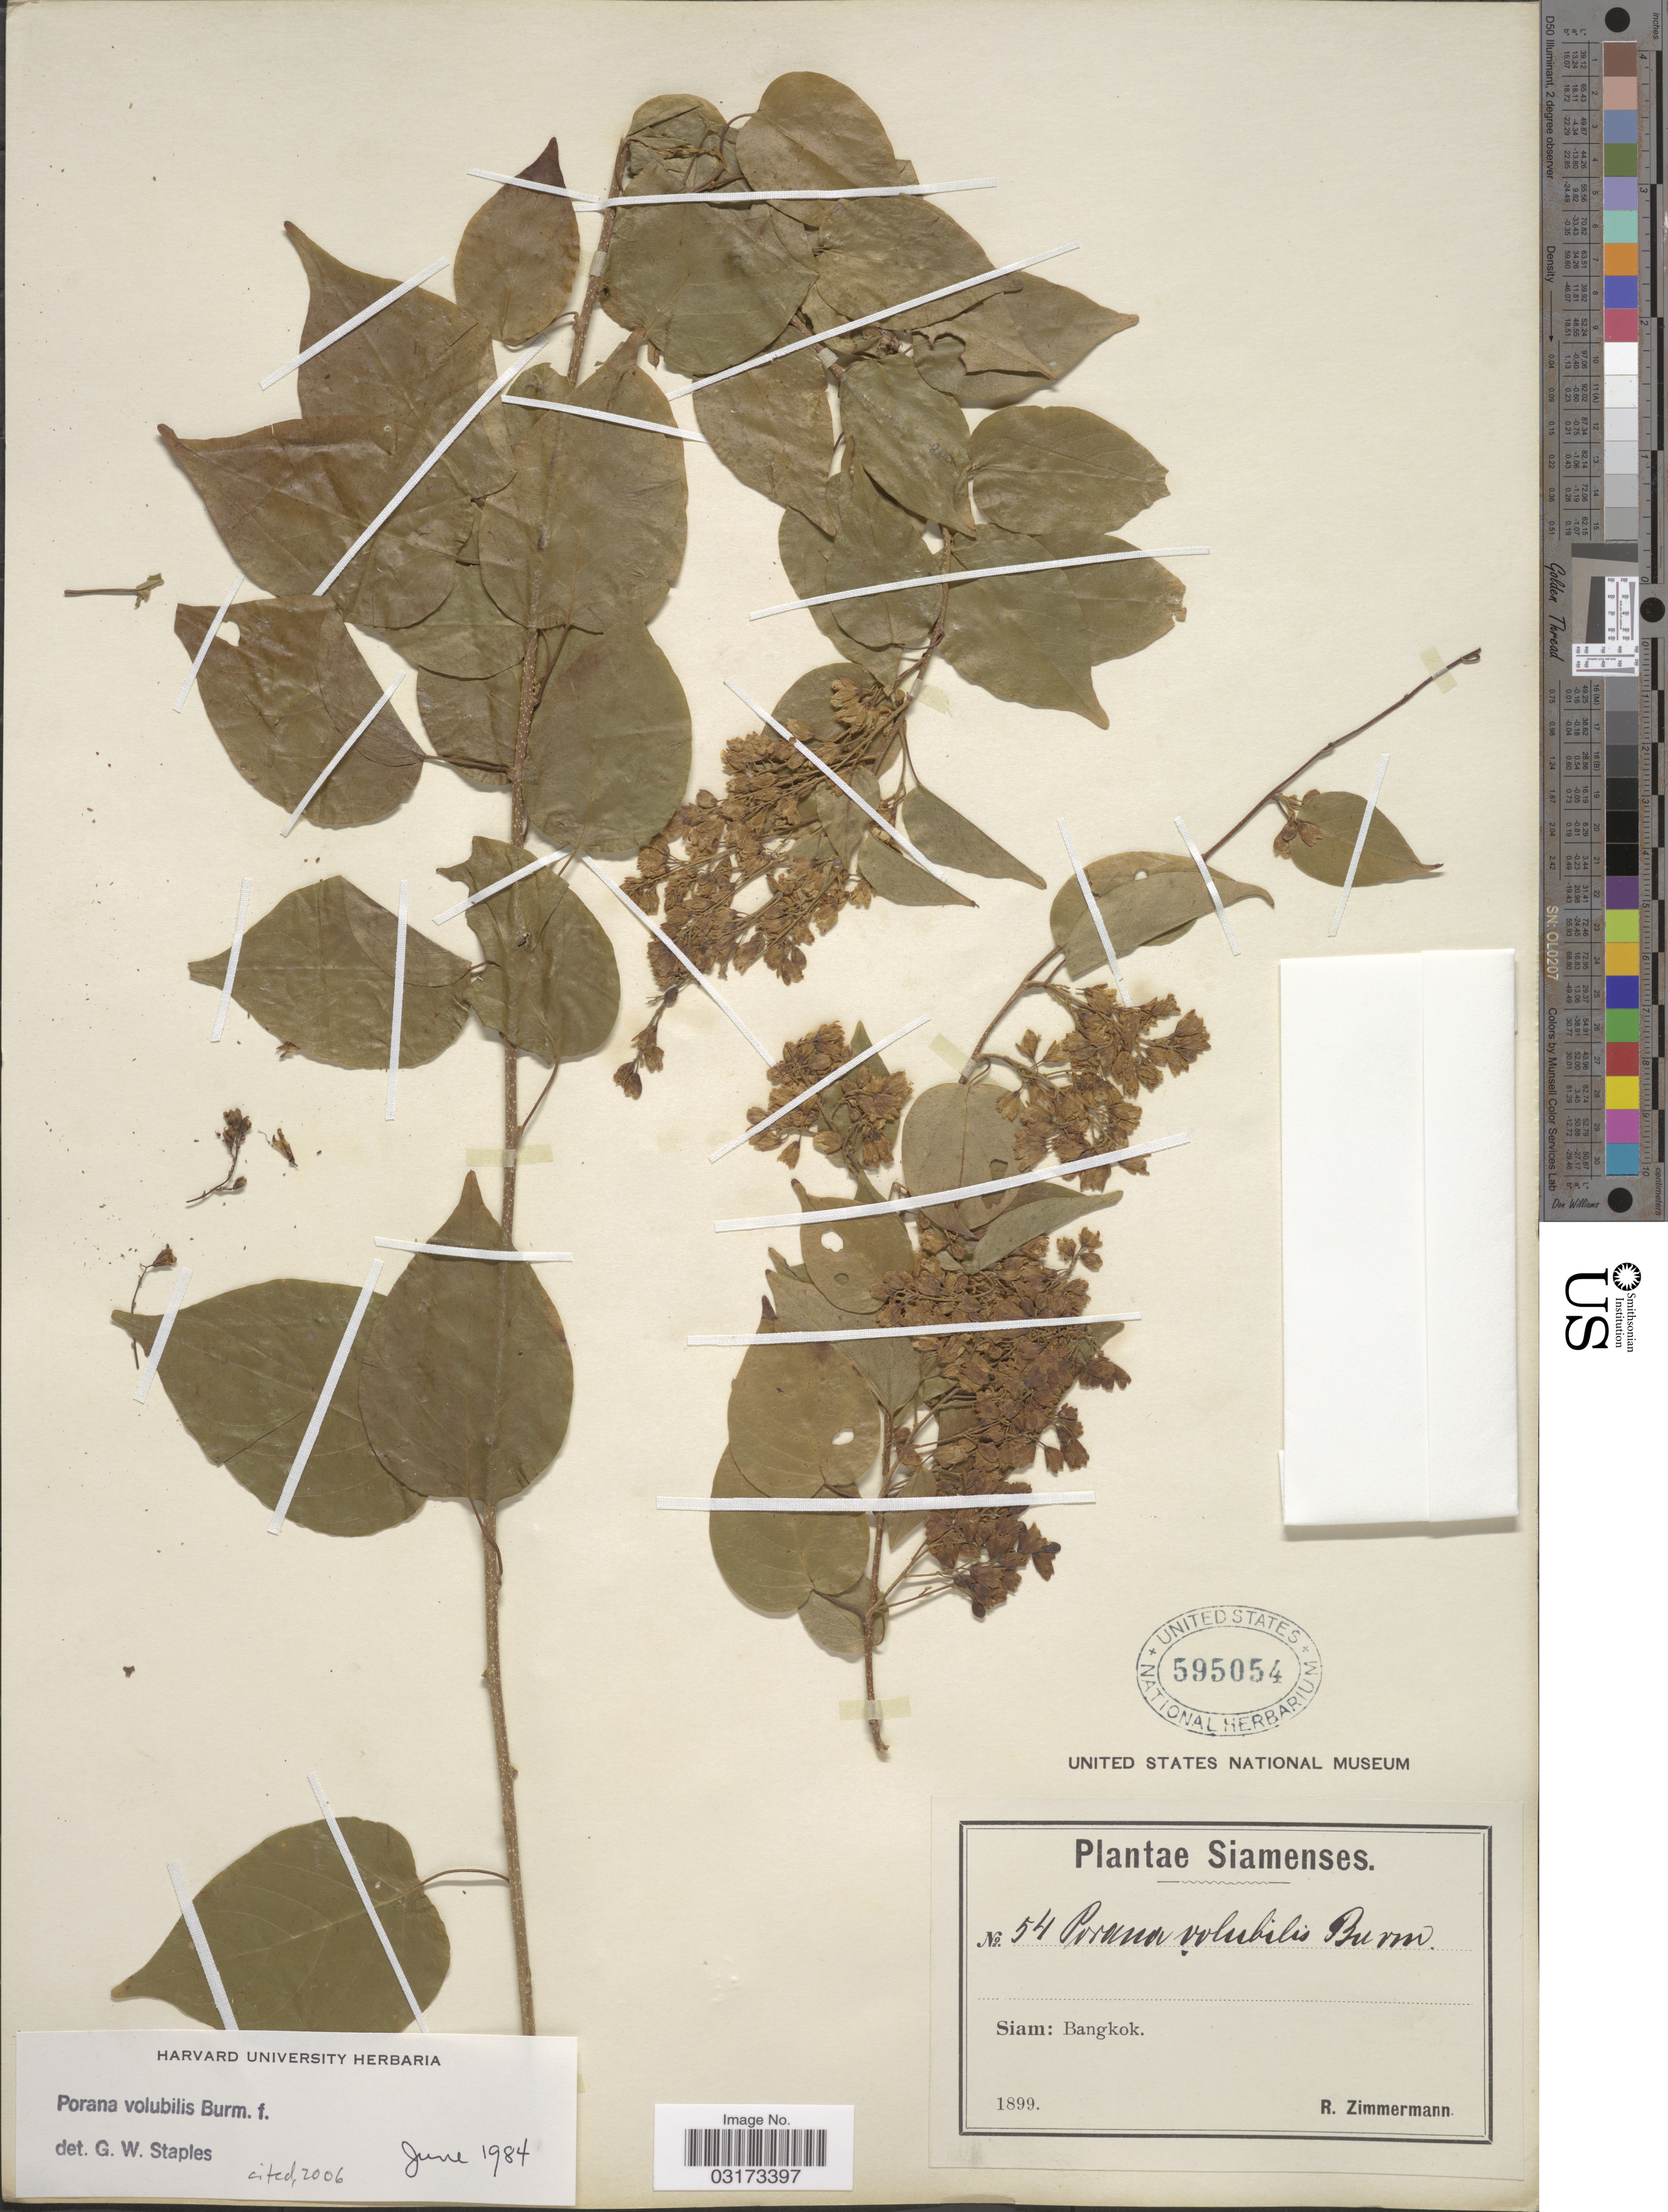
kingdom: Plantae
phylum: Tracheophyta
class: Magnoliopsida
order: Solanales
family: Convolvulaceae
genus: Porana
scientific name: Porana volubilis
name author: Burm. f.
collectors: R. Zimmermann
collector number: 54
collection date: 1899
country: Thailand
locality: Siam: Bangkok.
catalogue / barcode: US 595054